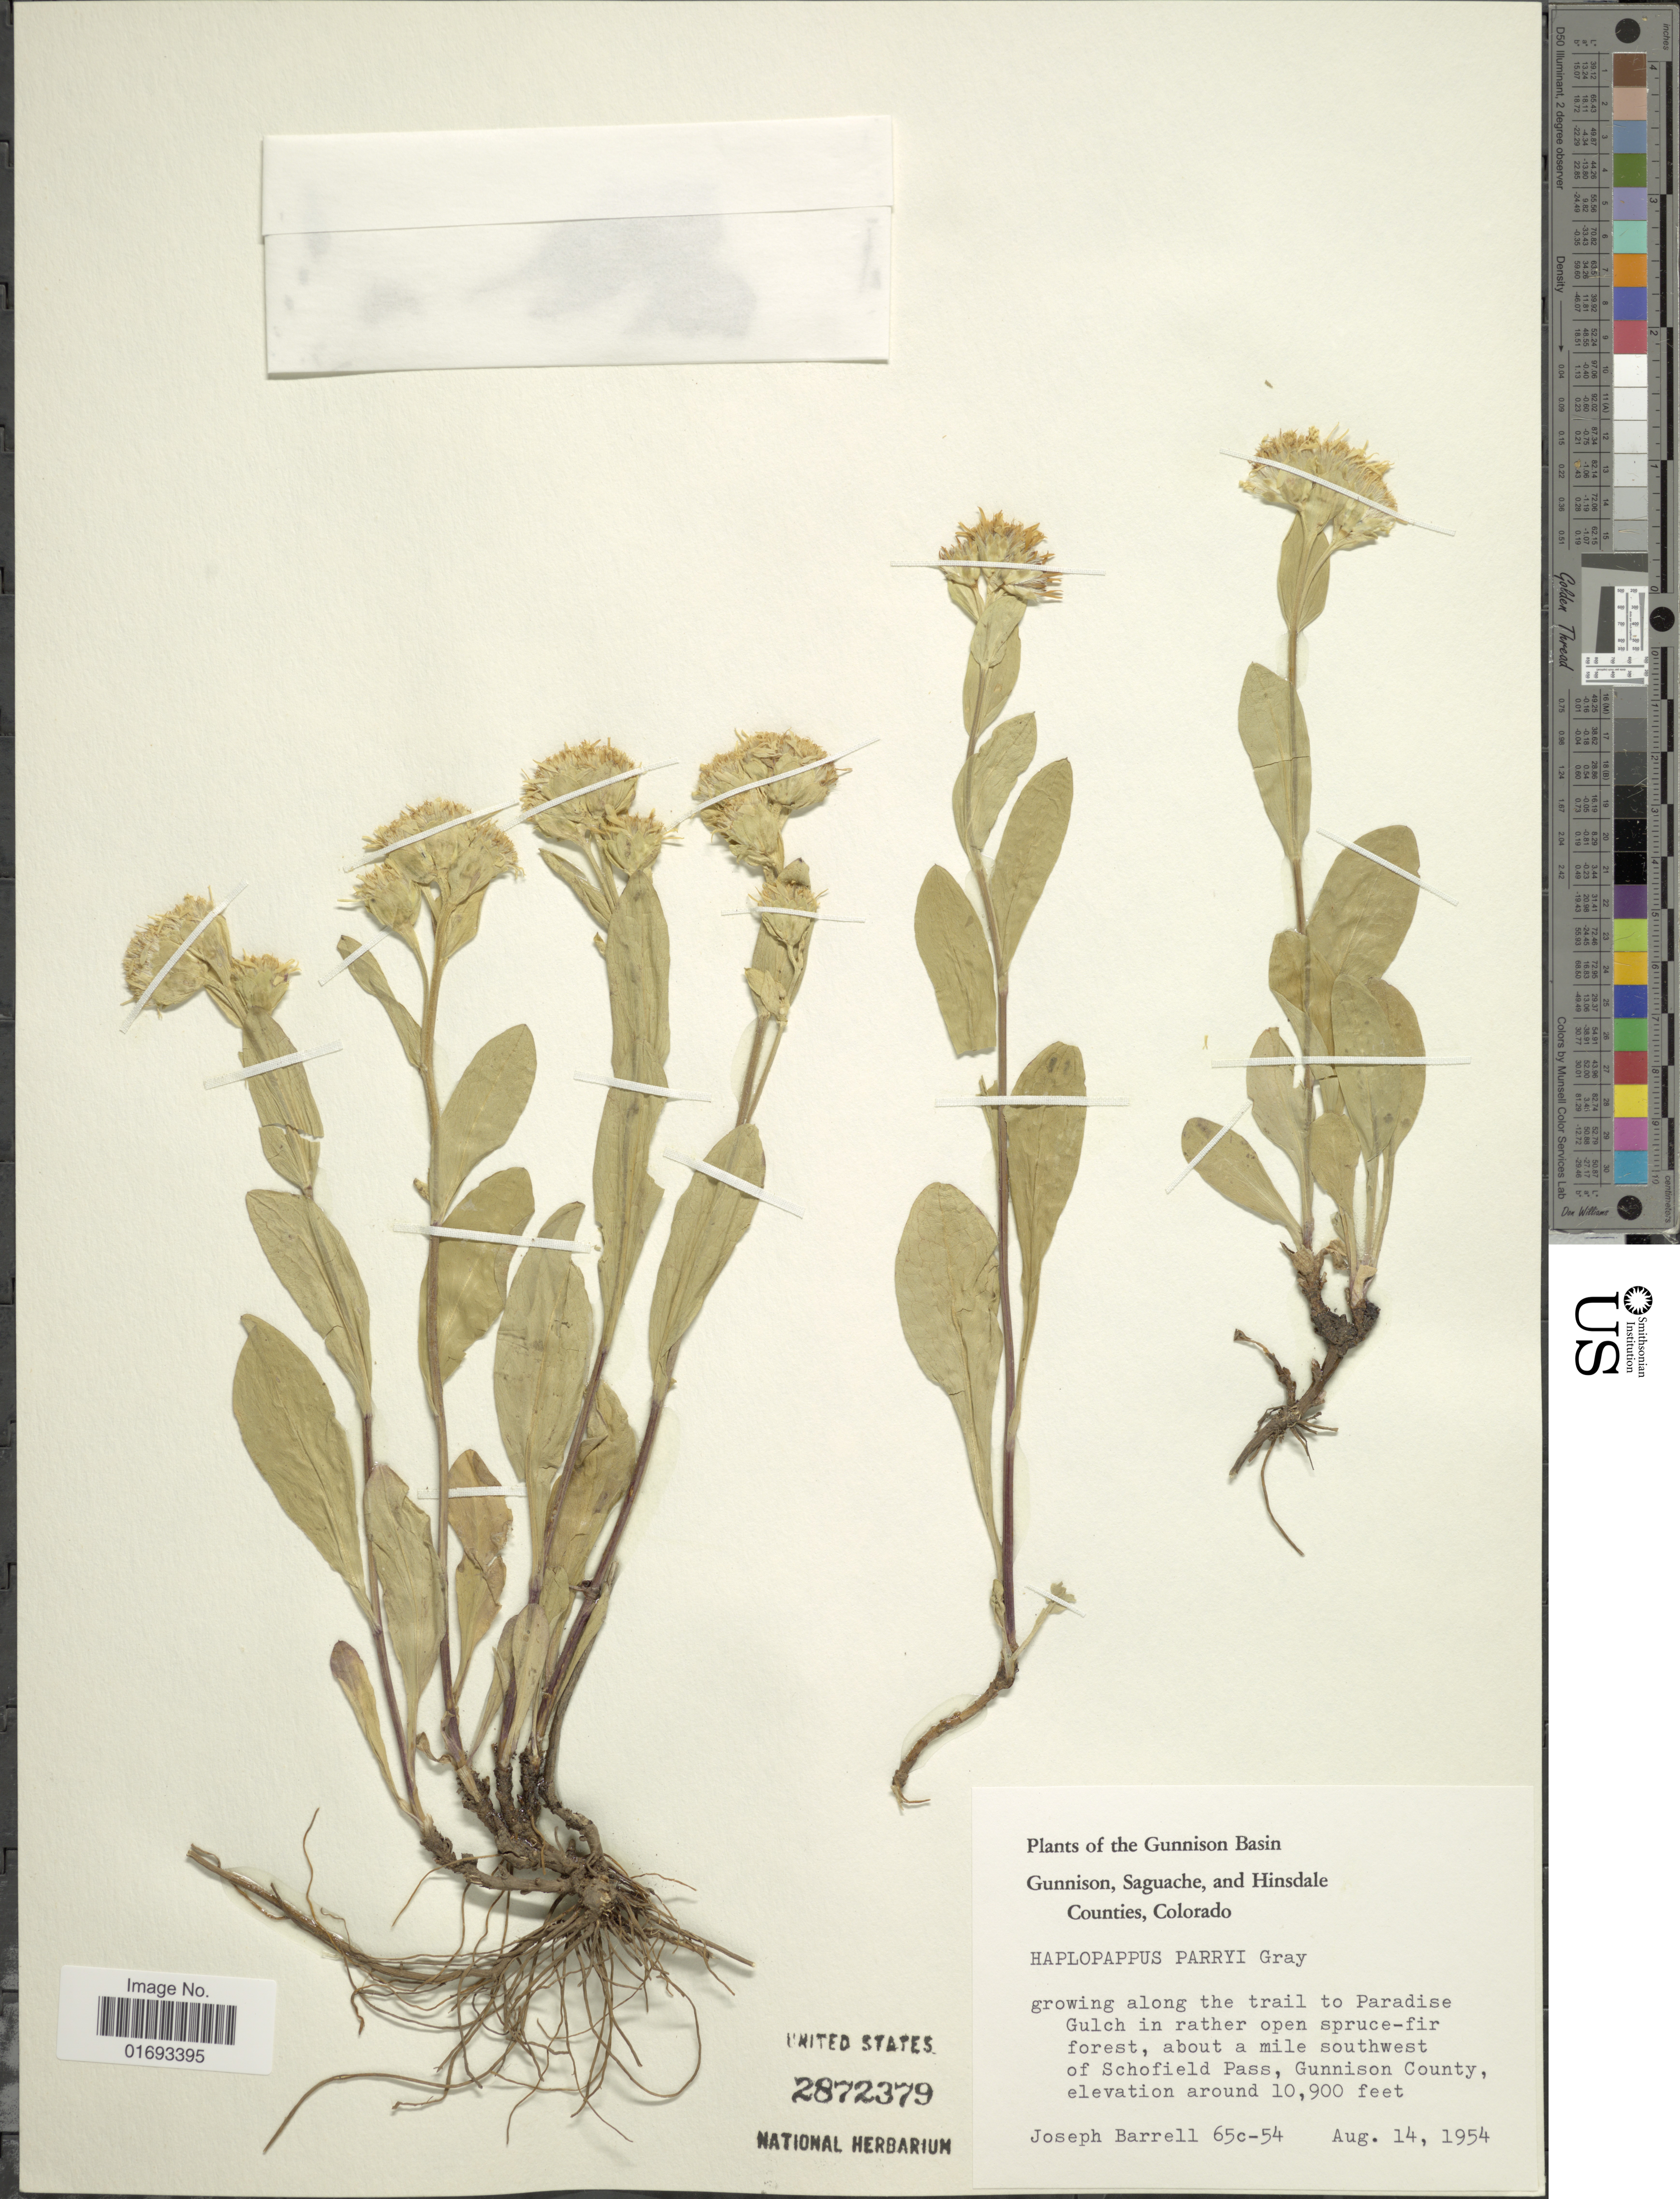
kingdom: Plantae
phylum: Tracheophyta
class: Magnoliopsida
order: Asterales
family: Asteraceae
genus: Oreochrysum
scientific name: Oreochrysum parryi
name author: (A. Gray) Rydb.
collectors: J. Barrell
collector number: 65c-54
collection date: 1954-08-14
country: United States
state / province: Colorado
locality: Gunnison Basin, Gunnison, Saguache, and Hinsdale Counties, growing along the trail to Paradise Gulch in rather open spruce-fir forest, about 1 mile southwest of Schofield Pass, Gunnison County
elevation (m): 3322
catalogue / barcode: US 2872379